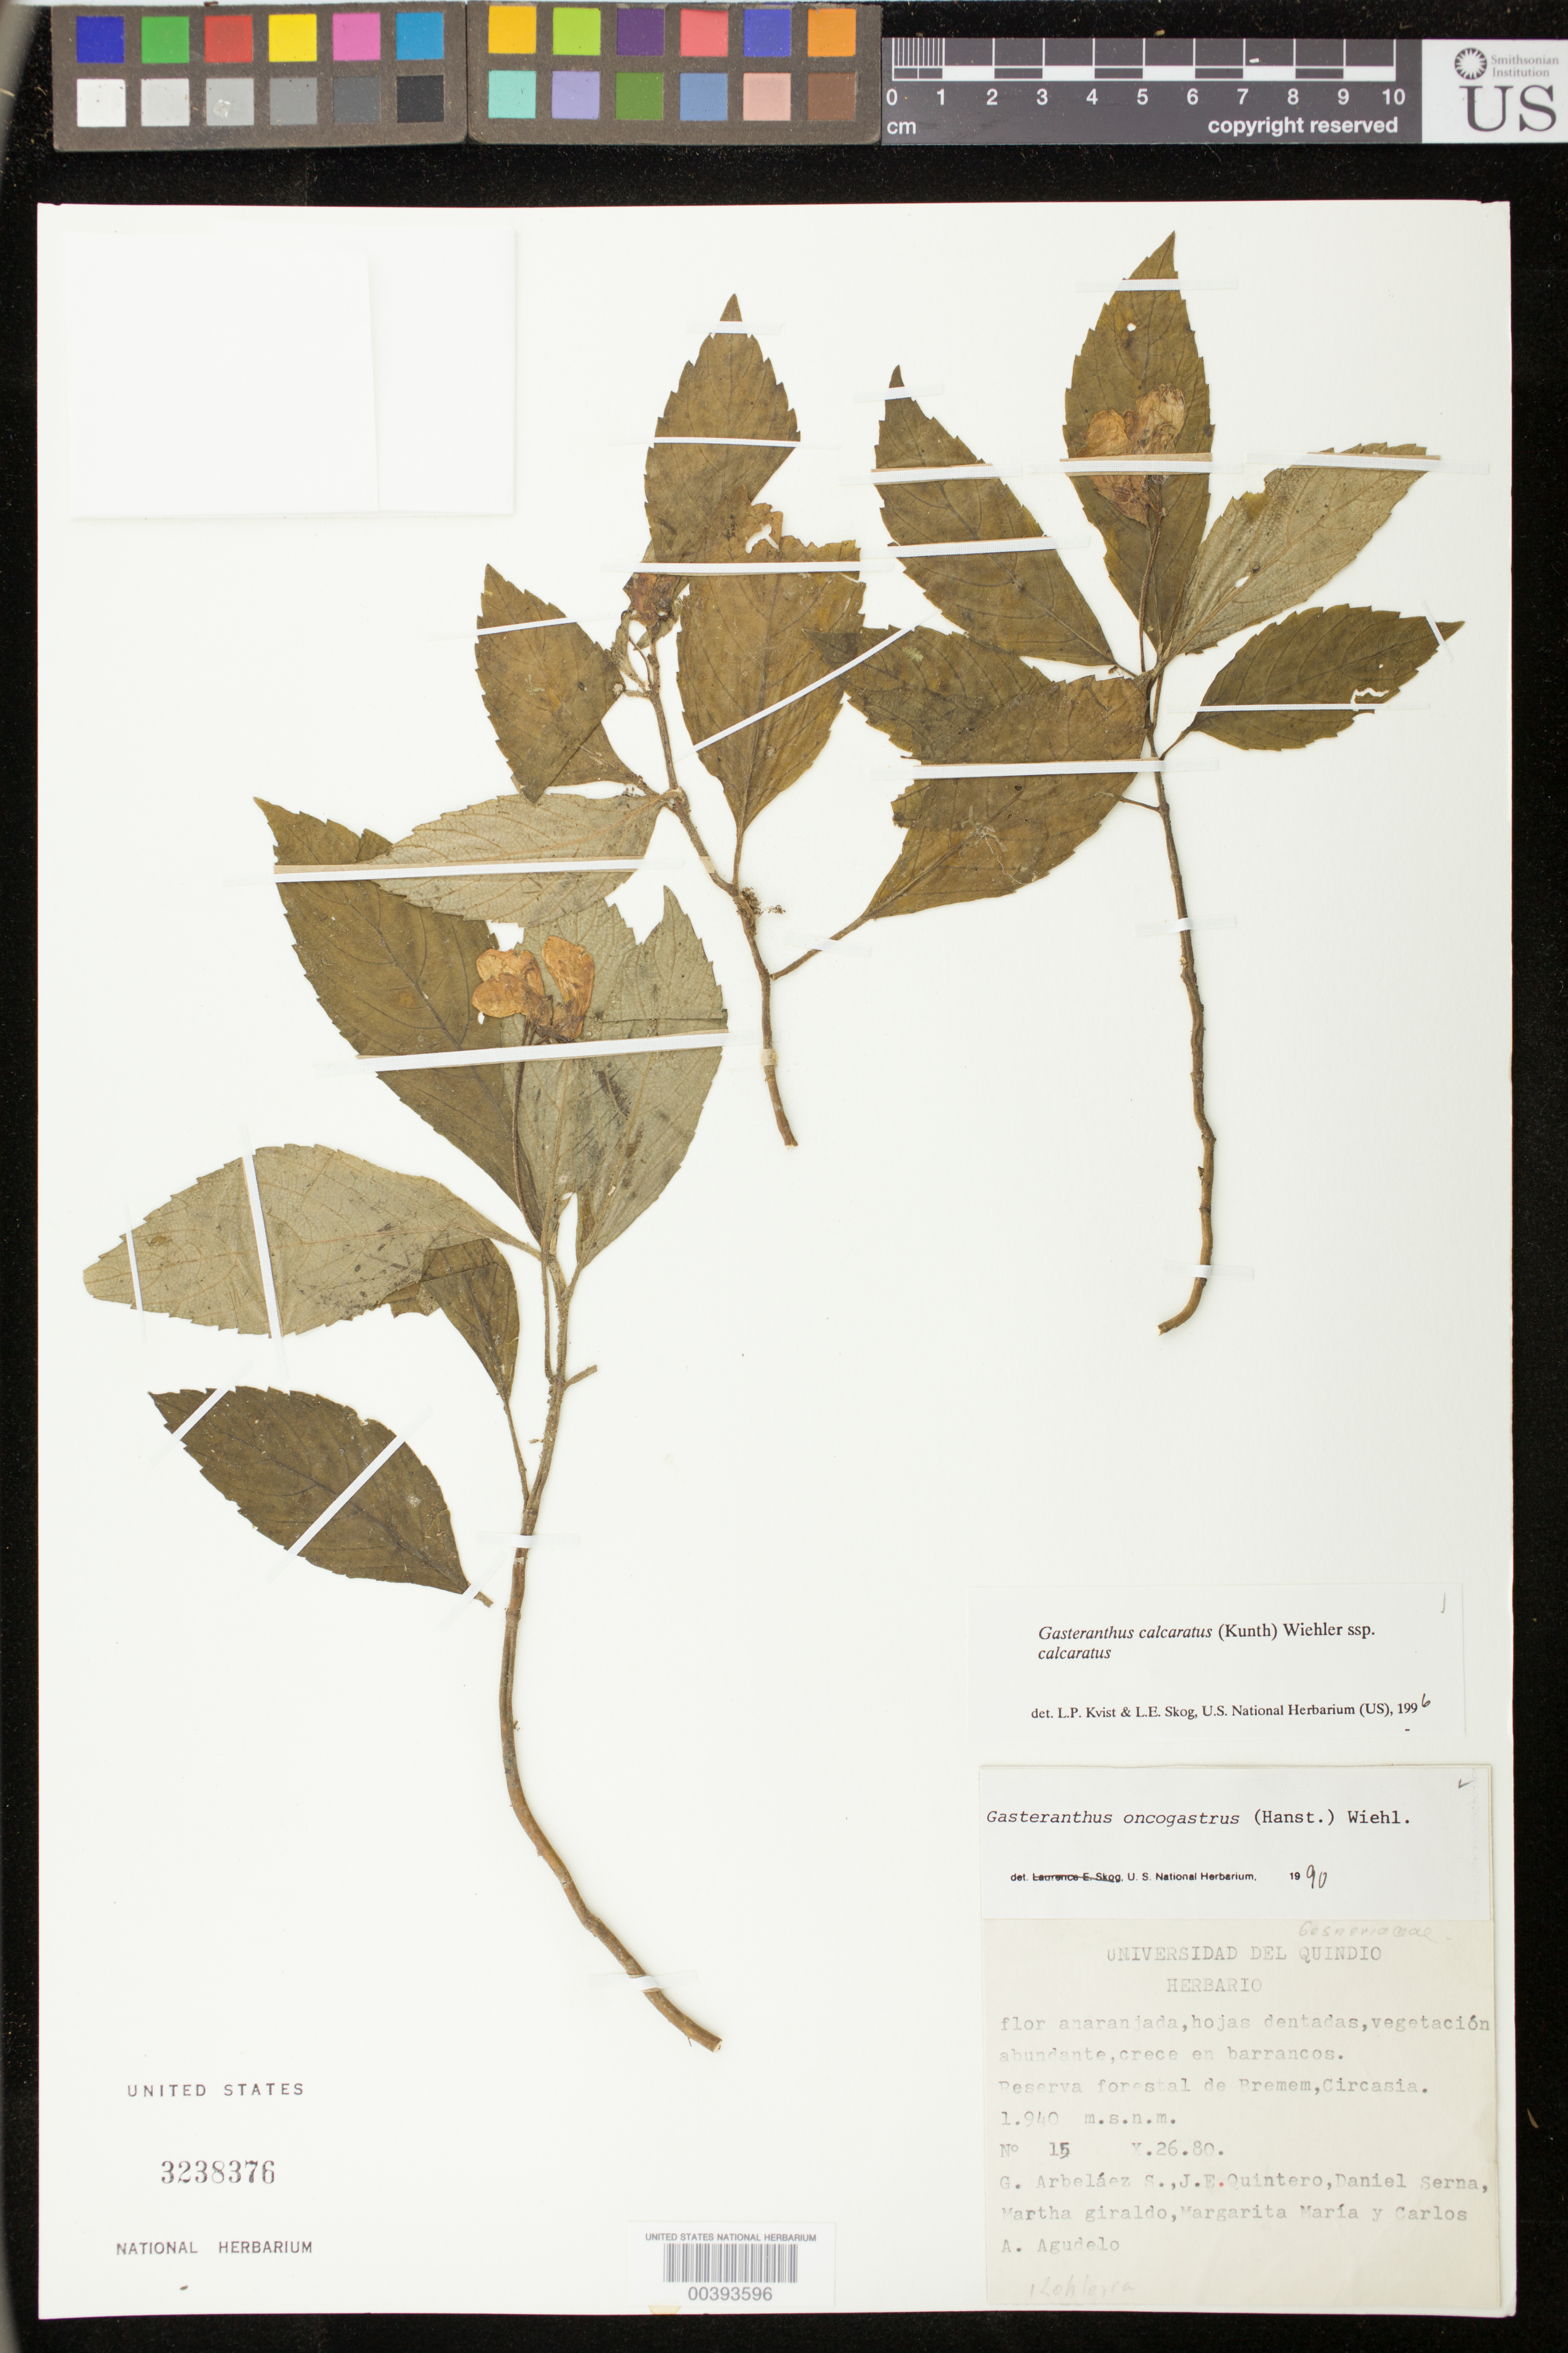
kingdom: Plantae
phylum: Tracheophyta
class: Magnoliopsida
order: Lamiales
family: Gesneriaceae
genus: Gasteranthus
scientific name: Gasteranthus calcaratus subsp. calcaratus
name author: (Kunth) Wiehler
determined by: Skog, Laurence E.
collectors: G. Arbelaez S., J. Quintero, D. Serna, M. Giraldo, M. María & C. A. Agudelo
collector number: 15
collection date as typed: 26 Oct 1980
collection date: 1980-10-26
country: Colombia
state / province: Quindío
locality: Reserva Forestal de Bremem, Circasia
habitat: Vegetación abundante, crece en barrancos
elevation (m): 1940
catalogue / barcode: US 3238376